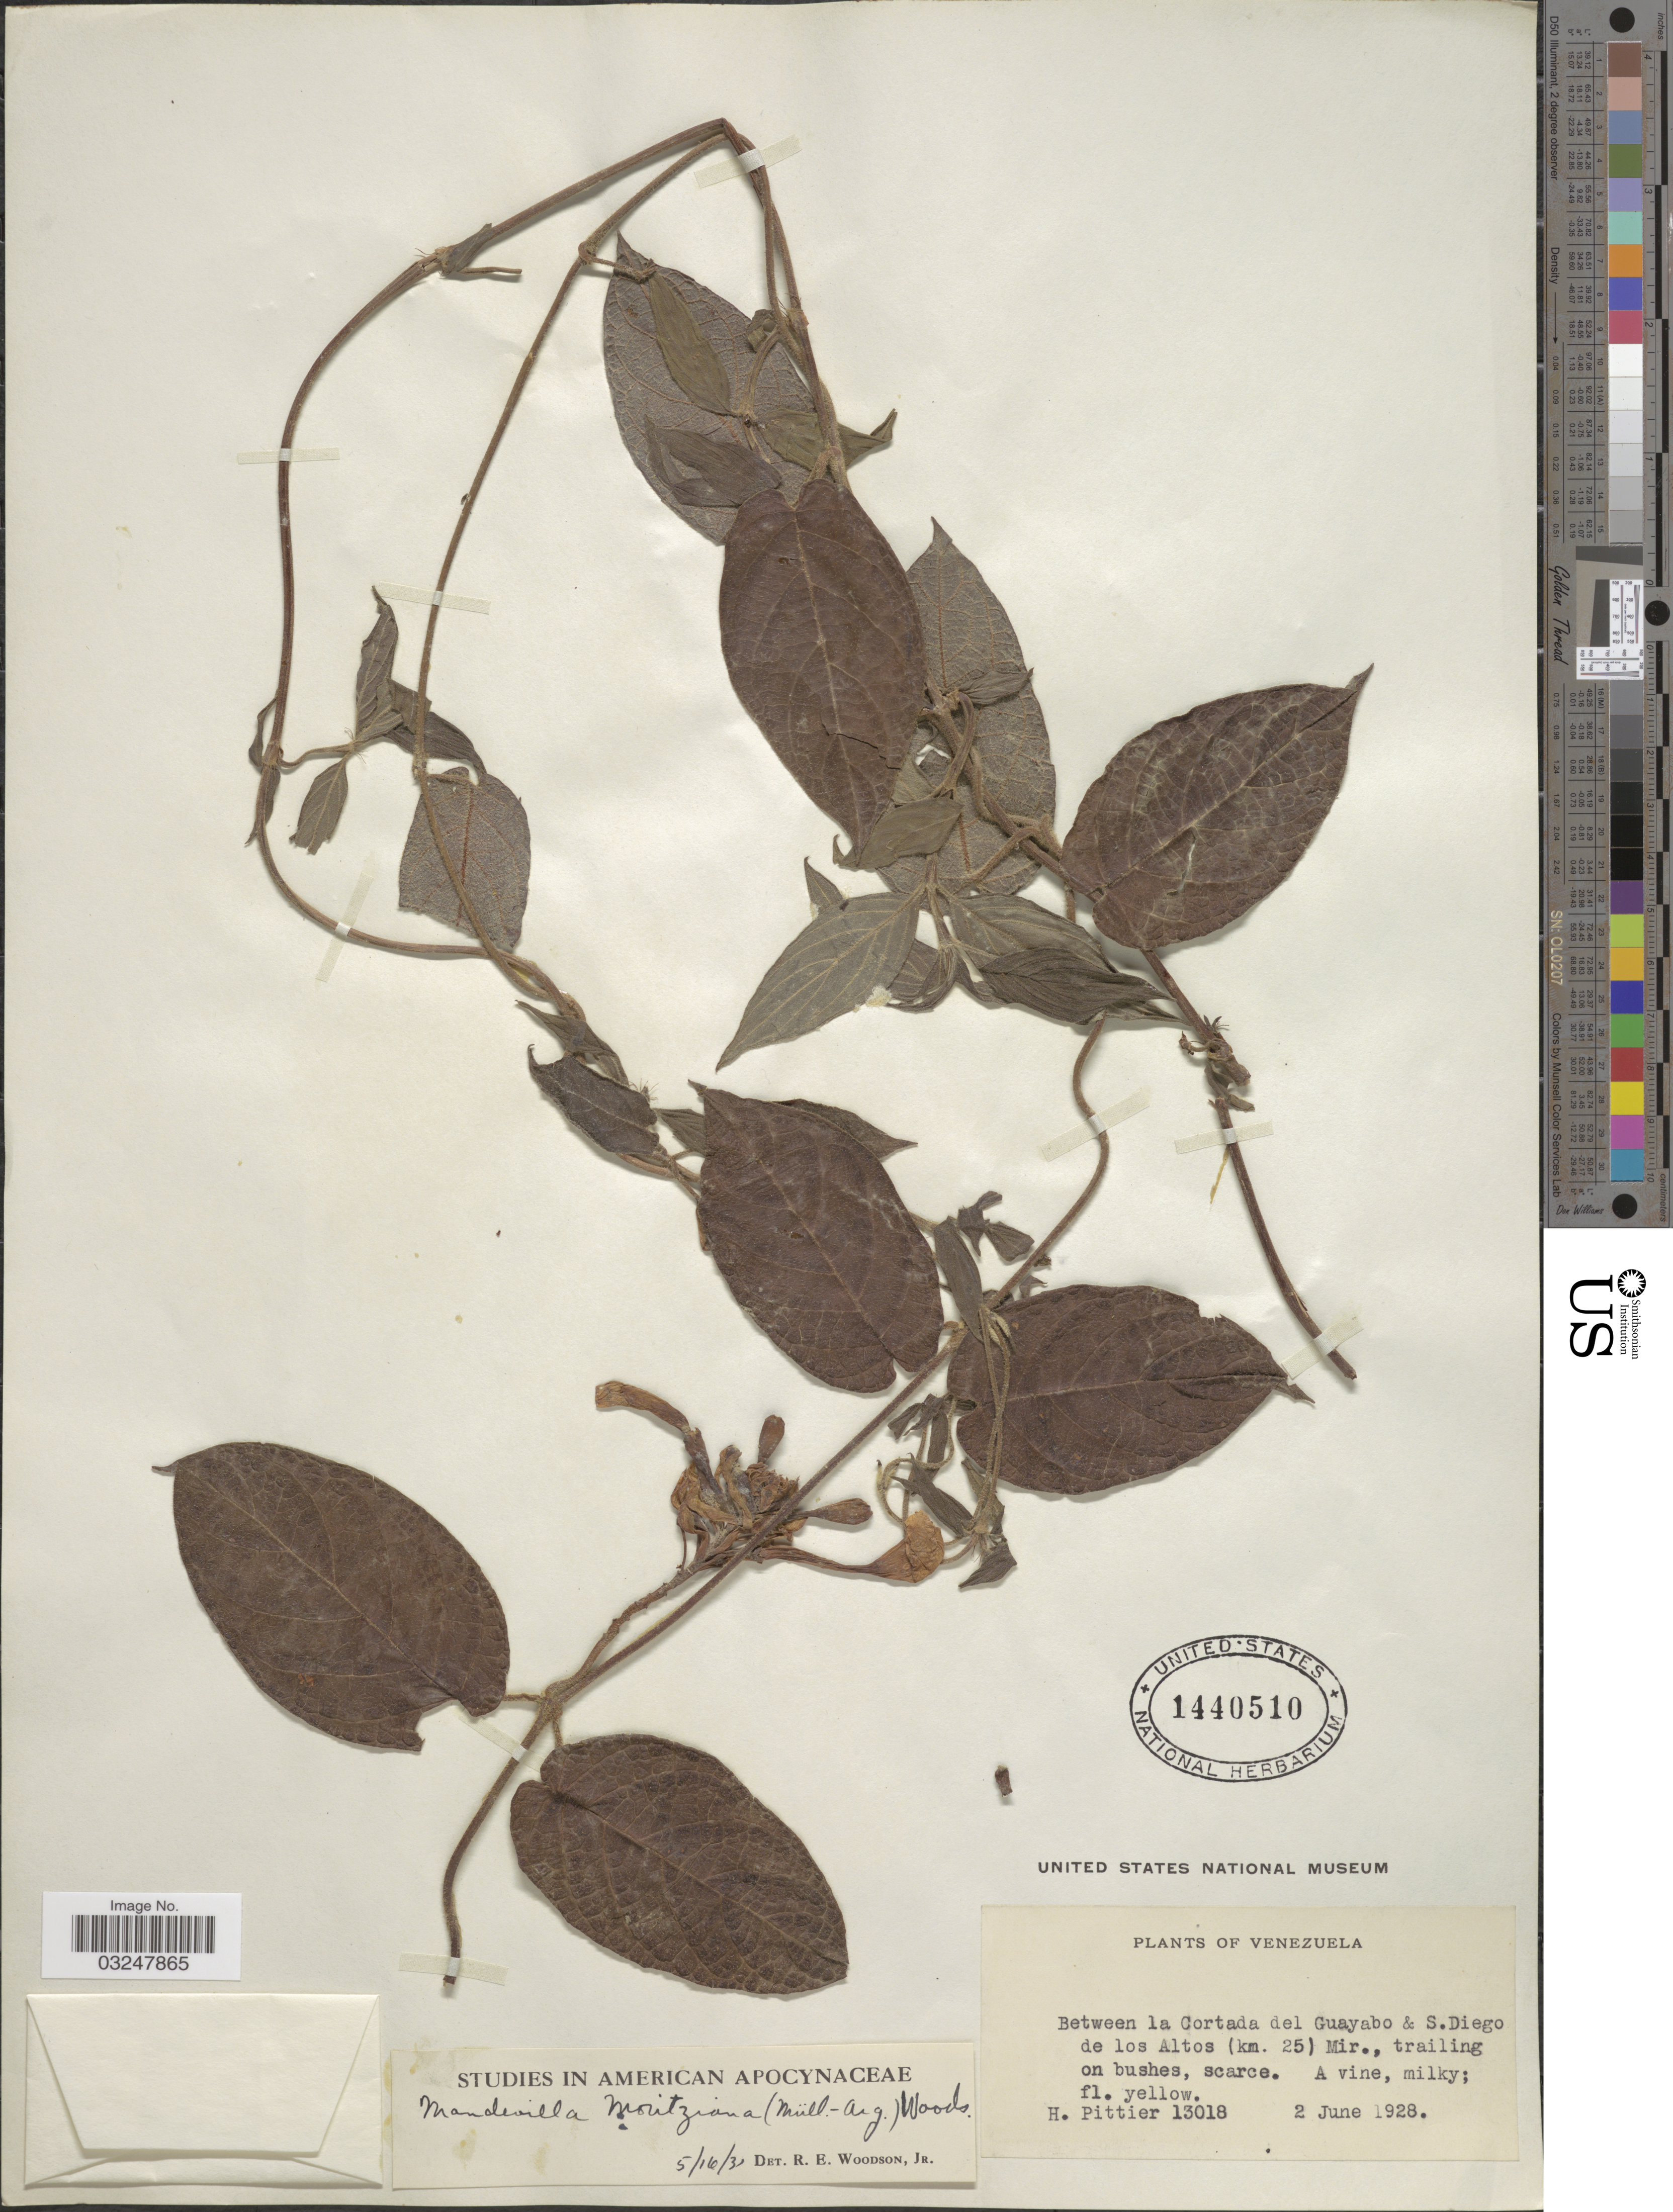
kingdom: Plantae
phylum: Tracheophyta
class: Magnoliopsida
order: Gentianales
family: Apocynaceae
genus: Mandevilla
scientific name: Mandevilla moritziana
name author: (Müll. Arg.) Donn. Sm.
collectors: H. F. Pittier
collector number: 13018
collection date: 1928-06-02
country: Venezuela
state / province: Miranda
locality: Between la Cortada del Guayabo & S.Diego de los Altos (km. 25) Mir., trailing on bushes, scarce.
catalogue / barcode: US 1440510